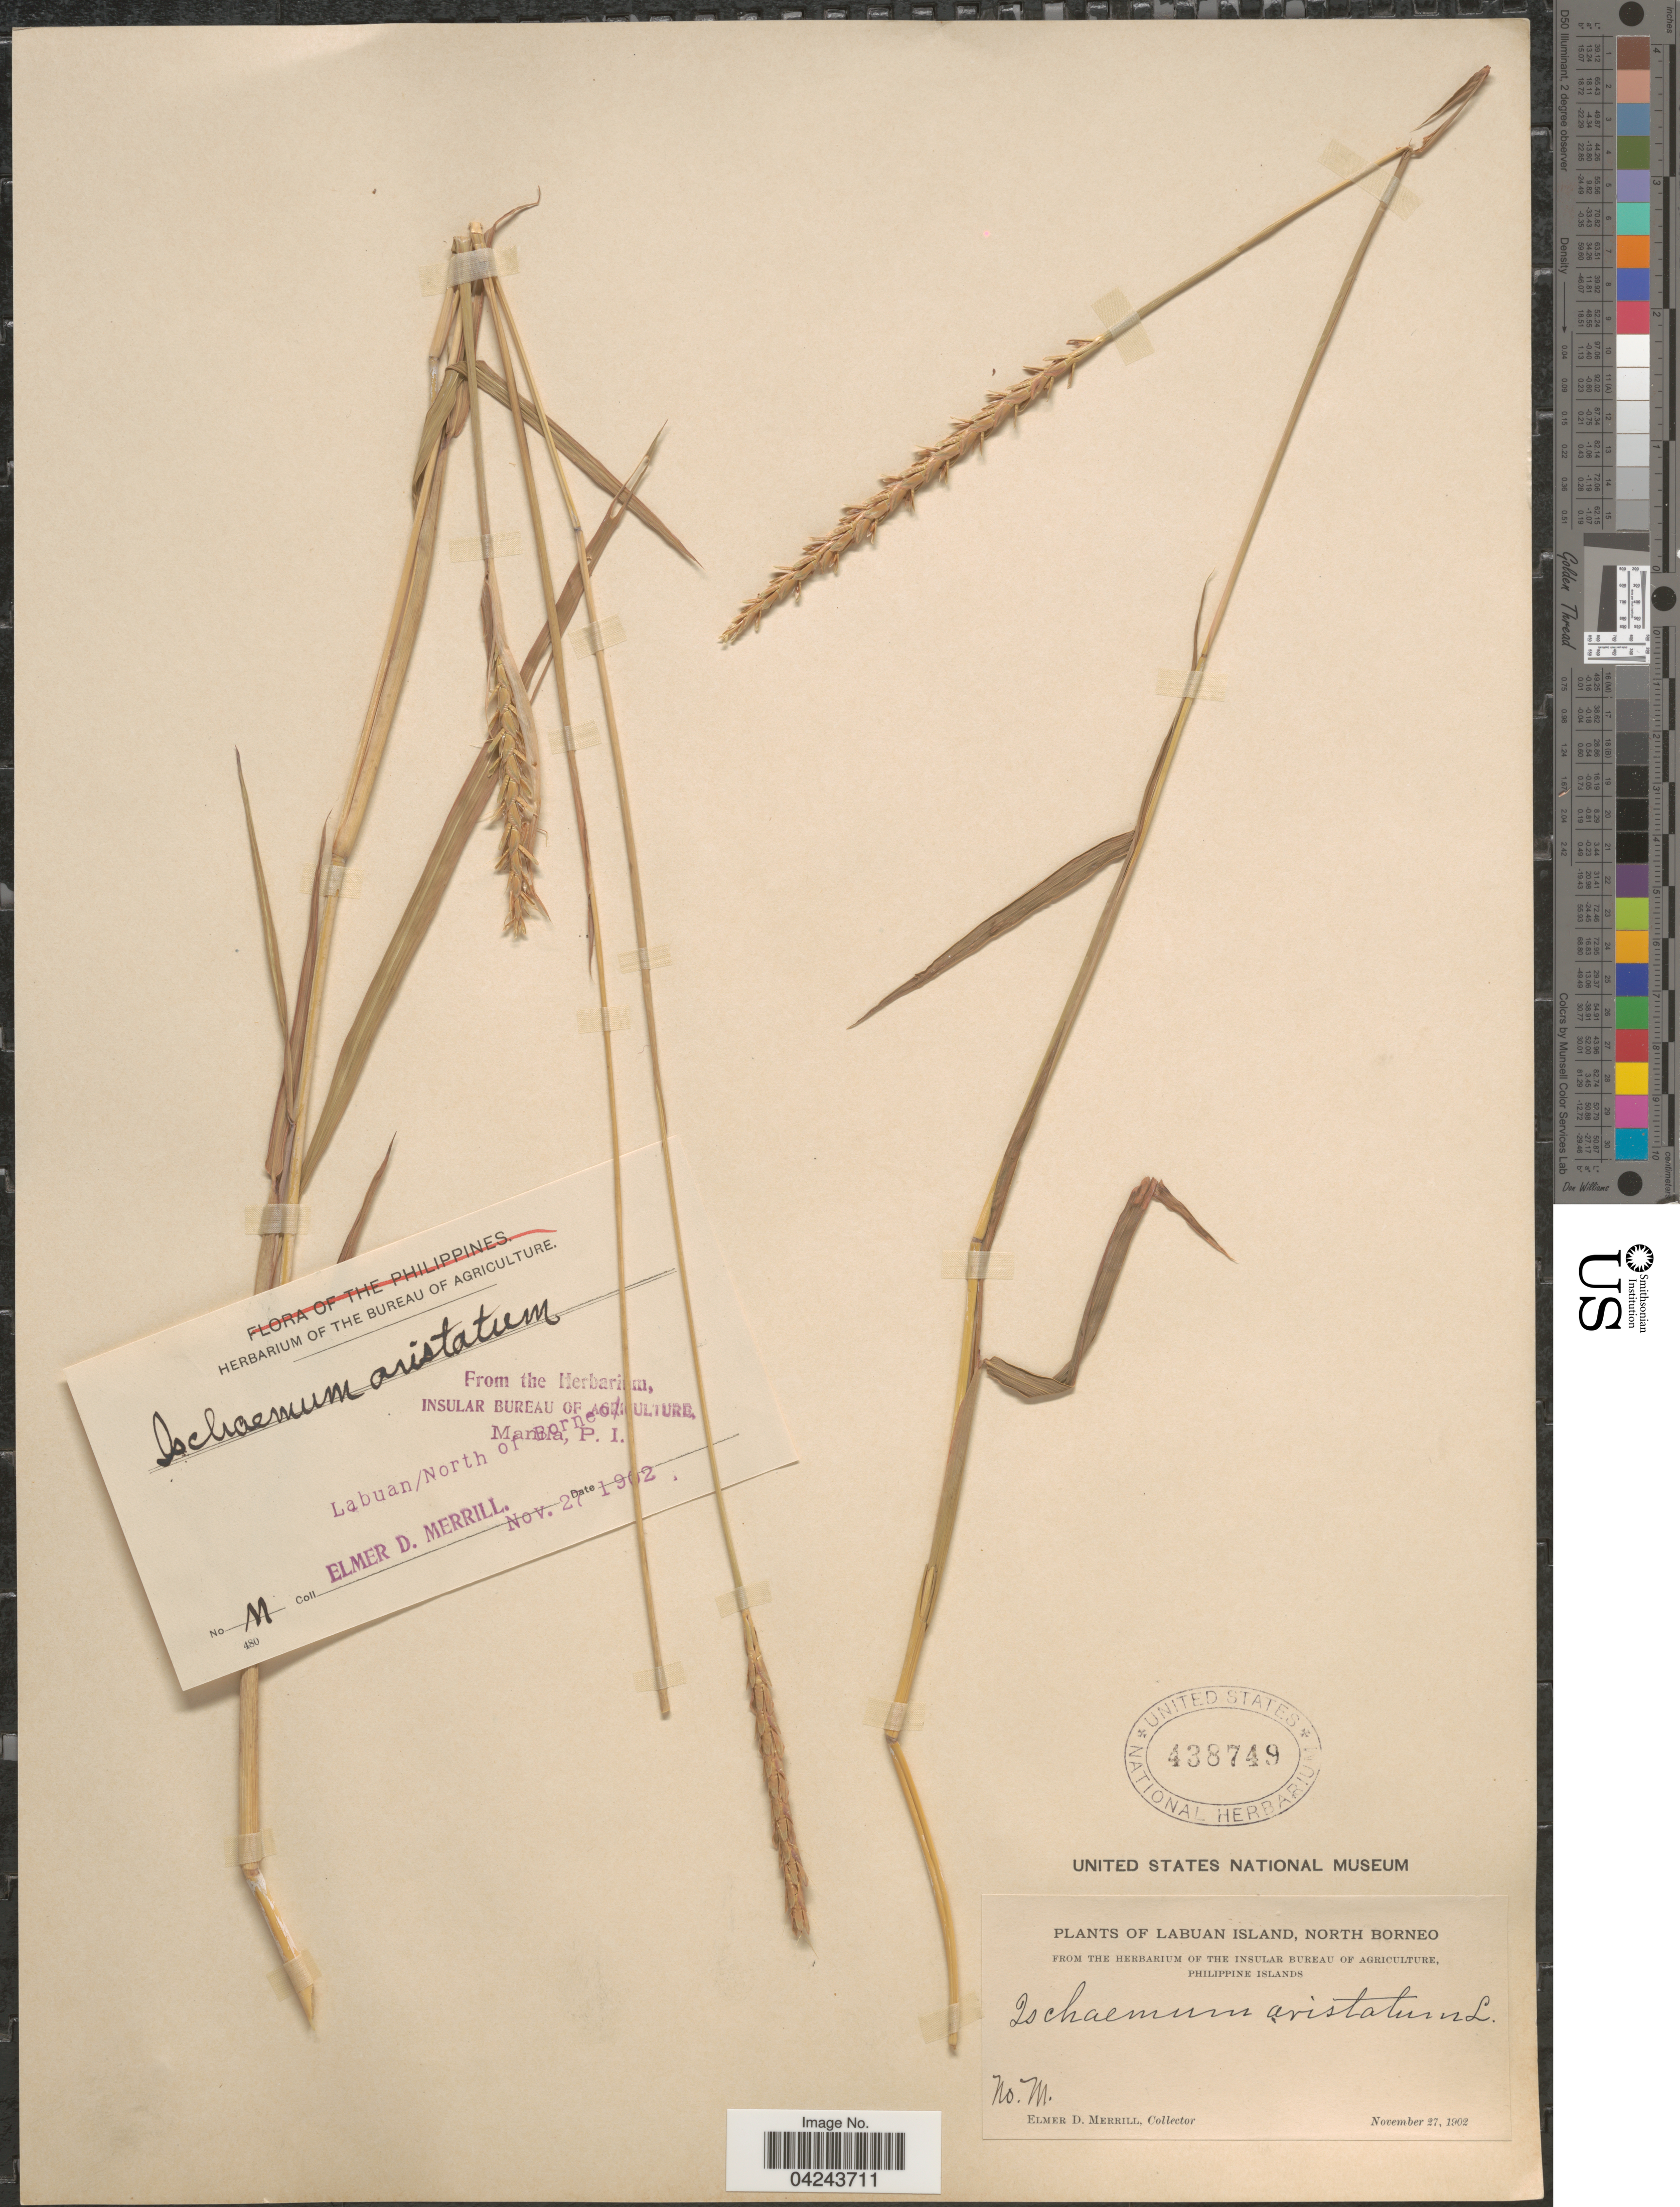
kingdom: Plantae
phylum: Tracheophyta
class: Liliopsida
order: Poales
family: Poaceae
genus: Ischaemum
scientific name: Ischaemum aristatum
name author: L.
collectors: E. D. Merrill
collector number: M?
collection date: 1902-11-27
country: Malaysia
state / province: Labuan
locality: Labuan Island, North Borneo.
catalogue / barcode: US 438749